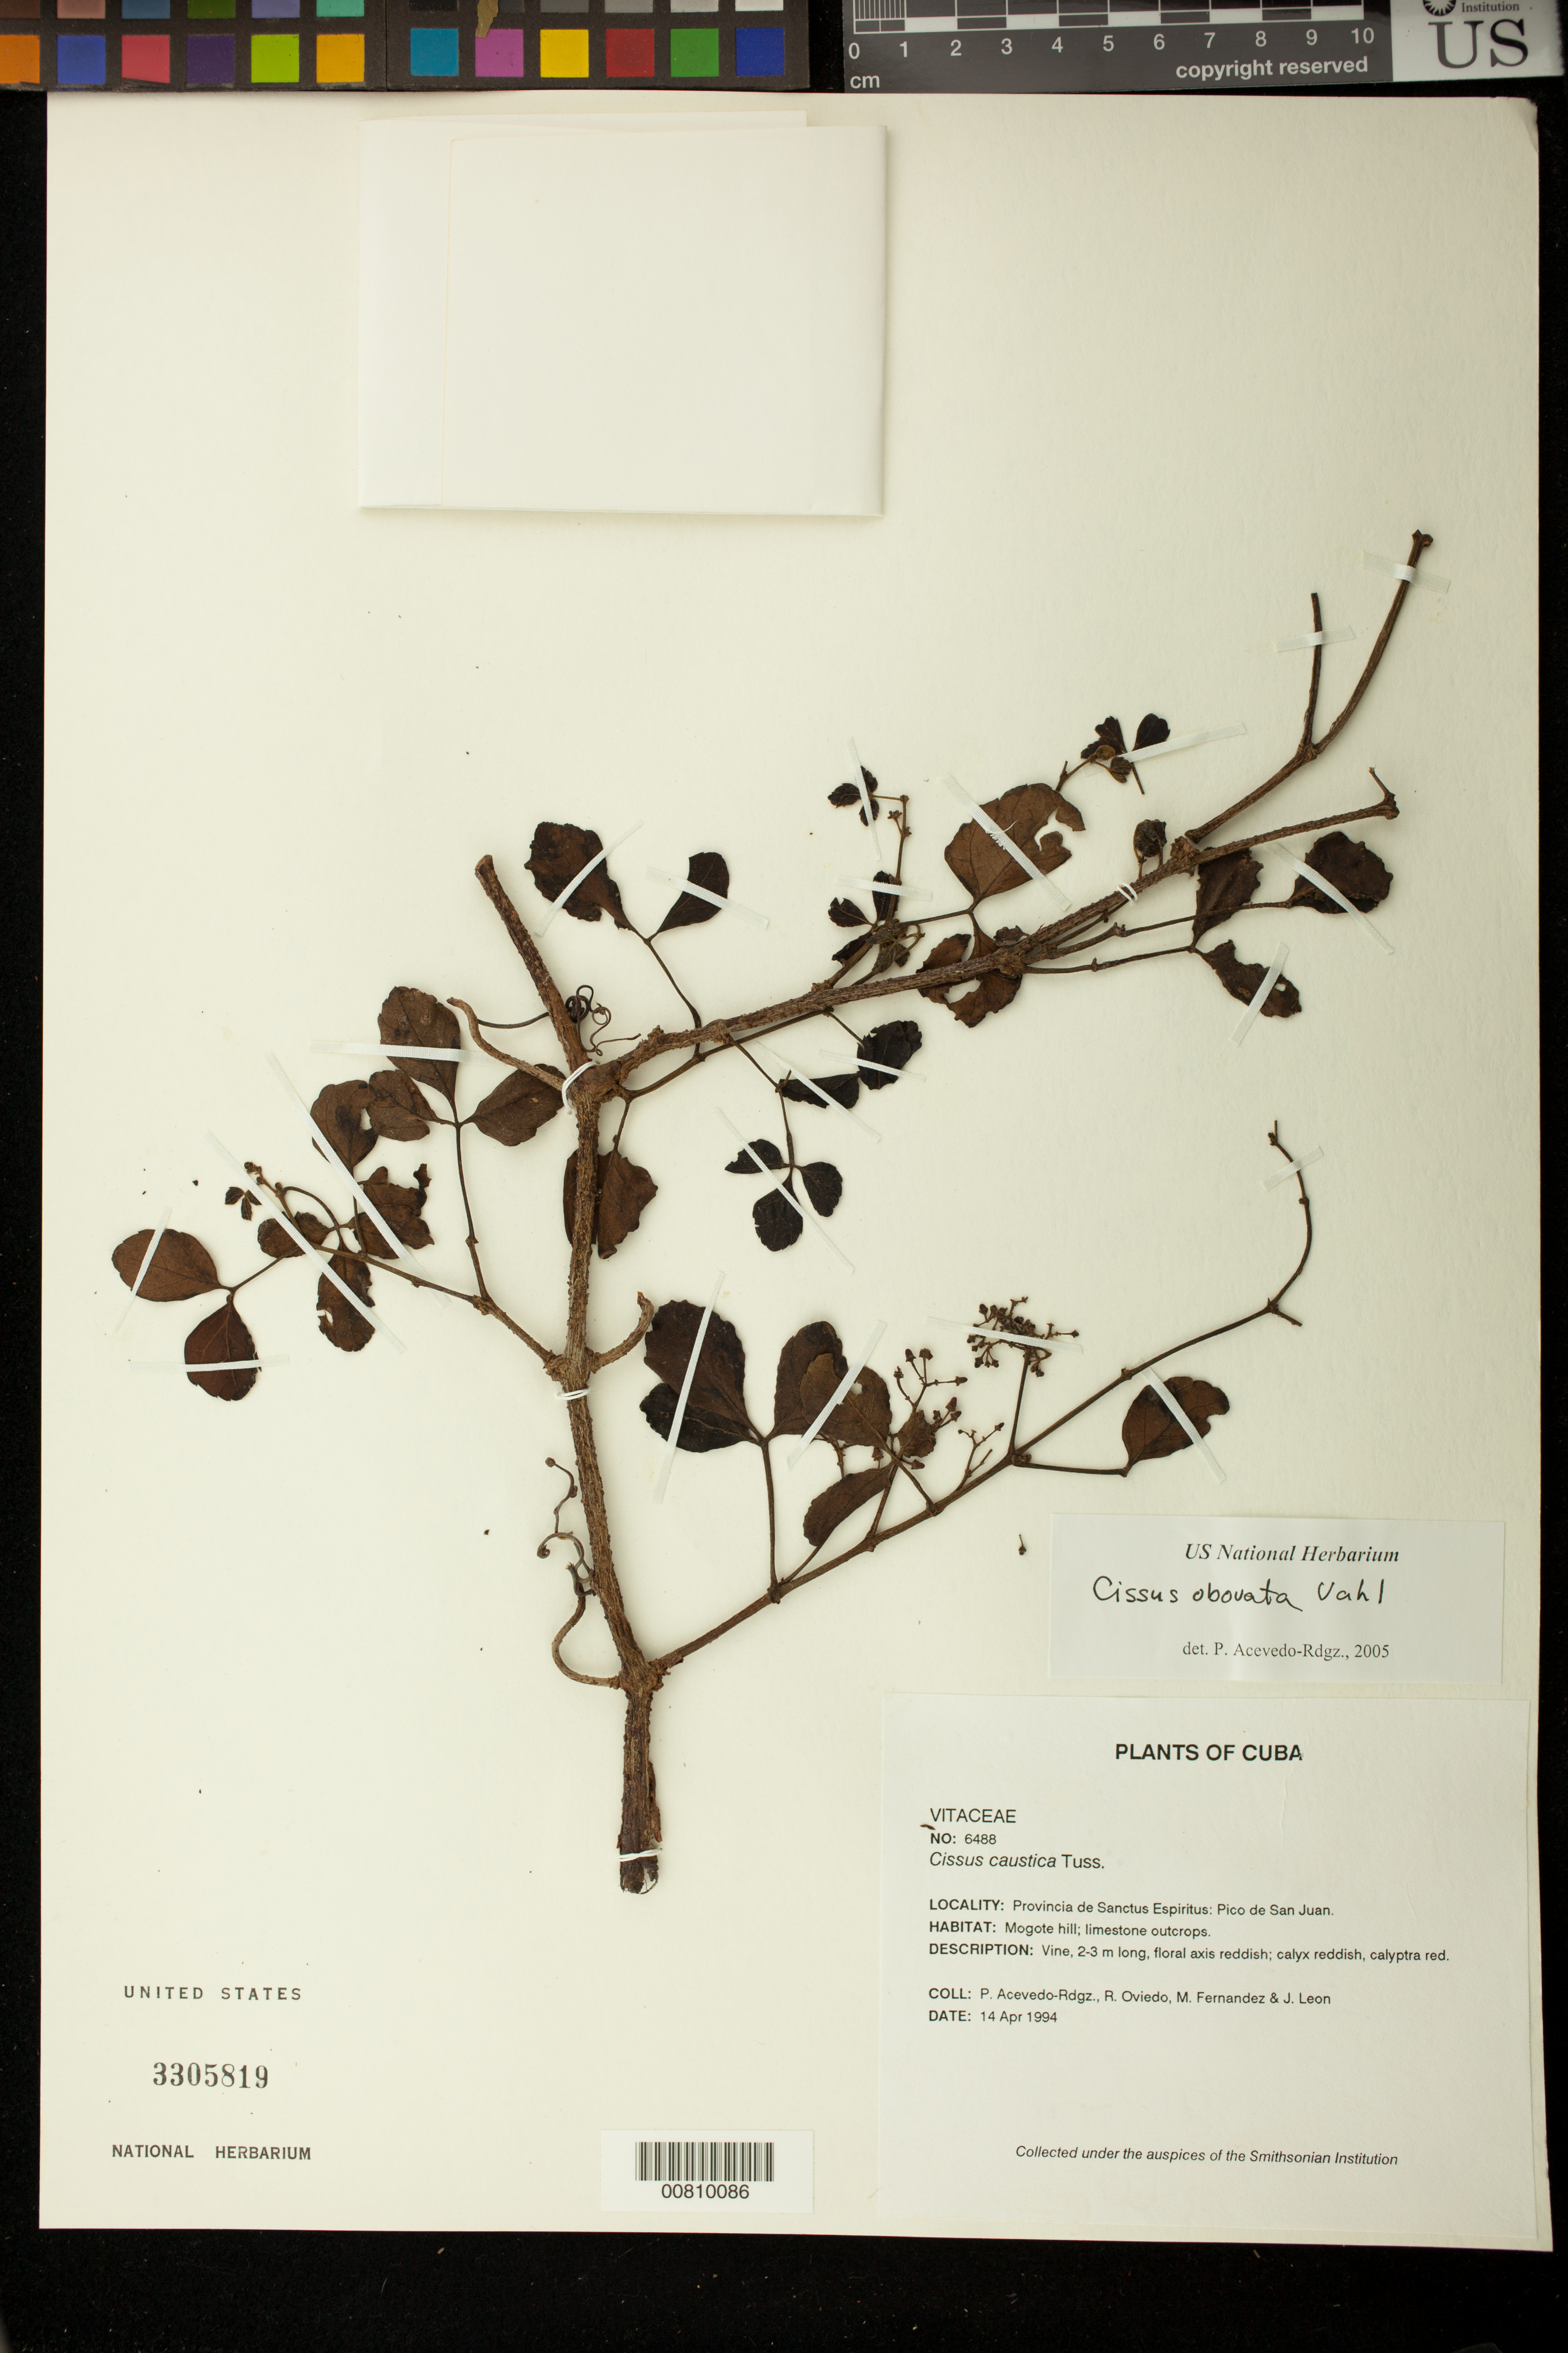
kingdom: Plantae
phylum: Tracheophyta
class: Magnoliopsida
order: Vitales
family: Vitaceae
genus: Cissus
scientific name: Cissus obovata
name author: Vahl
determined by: Acevedo-Rodríguez, P., (BOT), Smithsonian Institution - National Museum of Natural History (UNITED STATES)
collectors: P. Acevedo-Rodr., R. Oviedo, M. Fernández & J. León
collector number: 6488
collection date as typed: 14 Apr 1994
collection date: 1994-04-14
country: Cuba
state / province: Sancti Spiritus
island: Cuba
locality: Provincia de Sanctus Espiritus; Pico de San Juan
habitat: Mogote hill; limestone outcrops.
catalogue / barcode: US 3305819